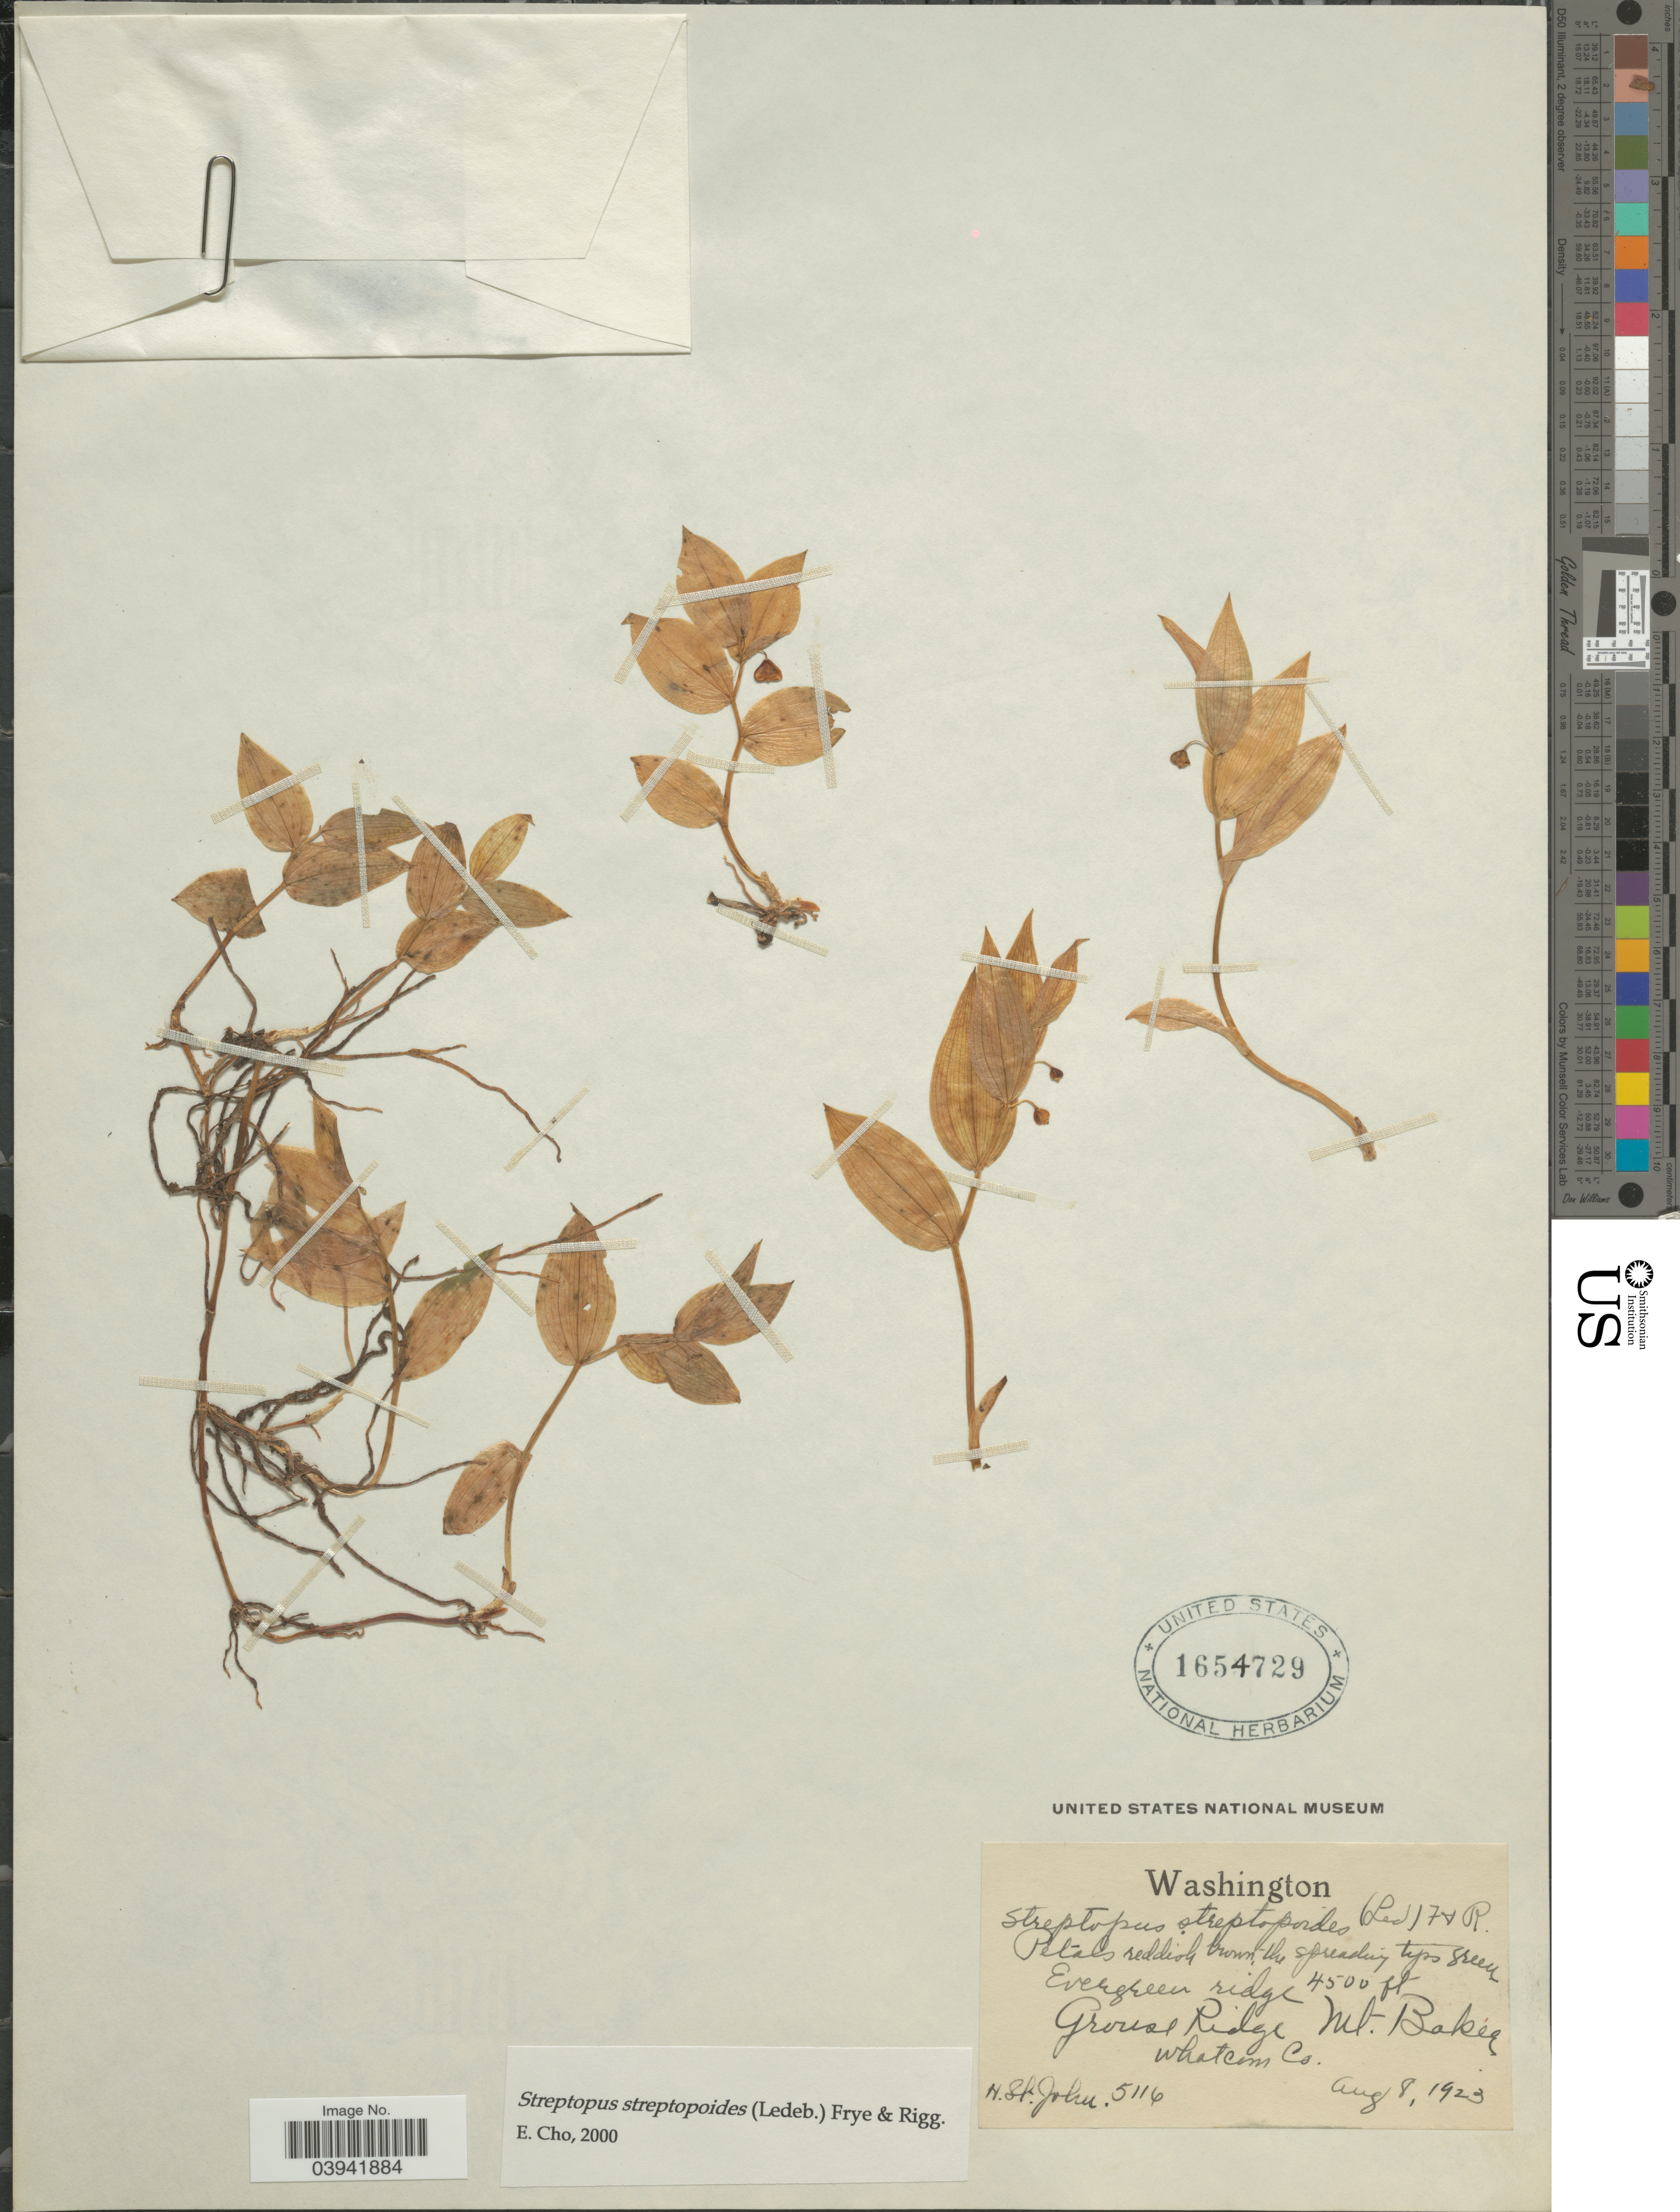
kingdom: Plantae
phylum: Tracheophyta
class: Liliopsida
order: Liliales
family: Liliaceae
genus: Streptopus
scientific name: Streptopus streptopoides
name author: (Ledeb.) Frye & Rigg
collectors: H. St. John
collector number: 5116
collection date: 1923-08-08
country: United States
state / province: Washington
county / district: Whatcom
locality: Evergreen ridge. Grouse Ridge. Mt. Baker. Whatcom Co.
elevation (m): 1372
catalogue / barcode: US 1654729